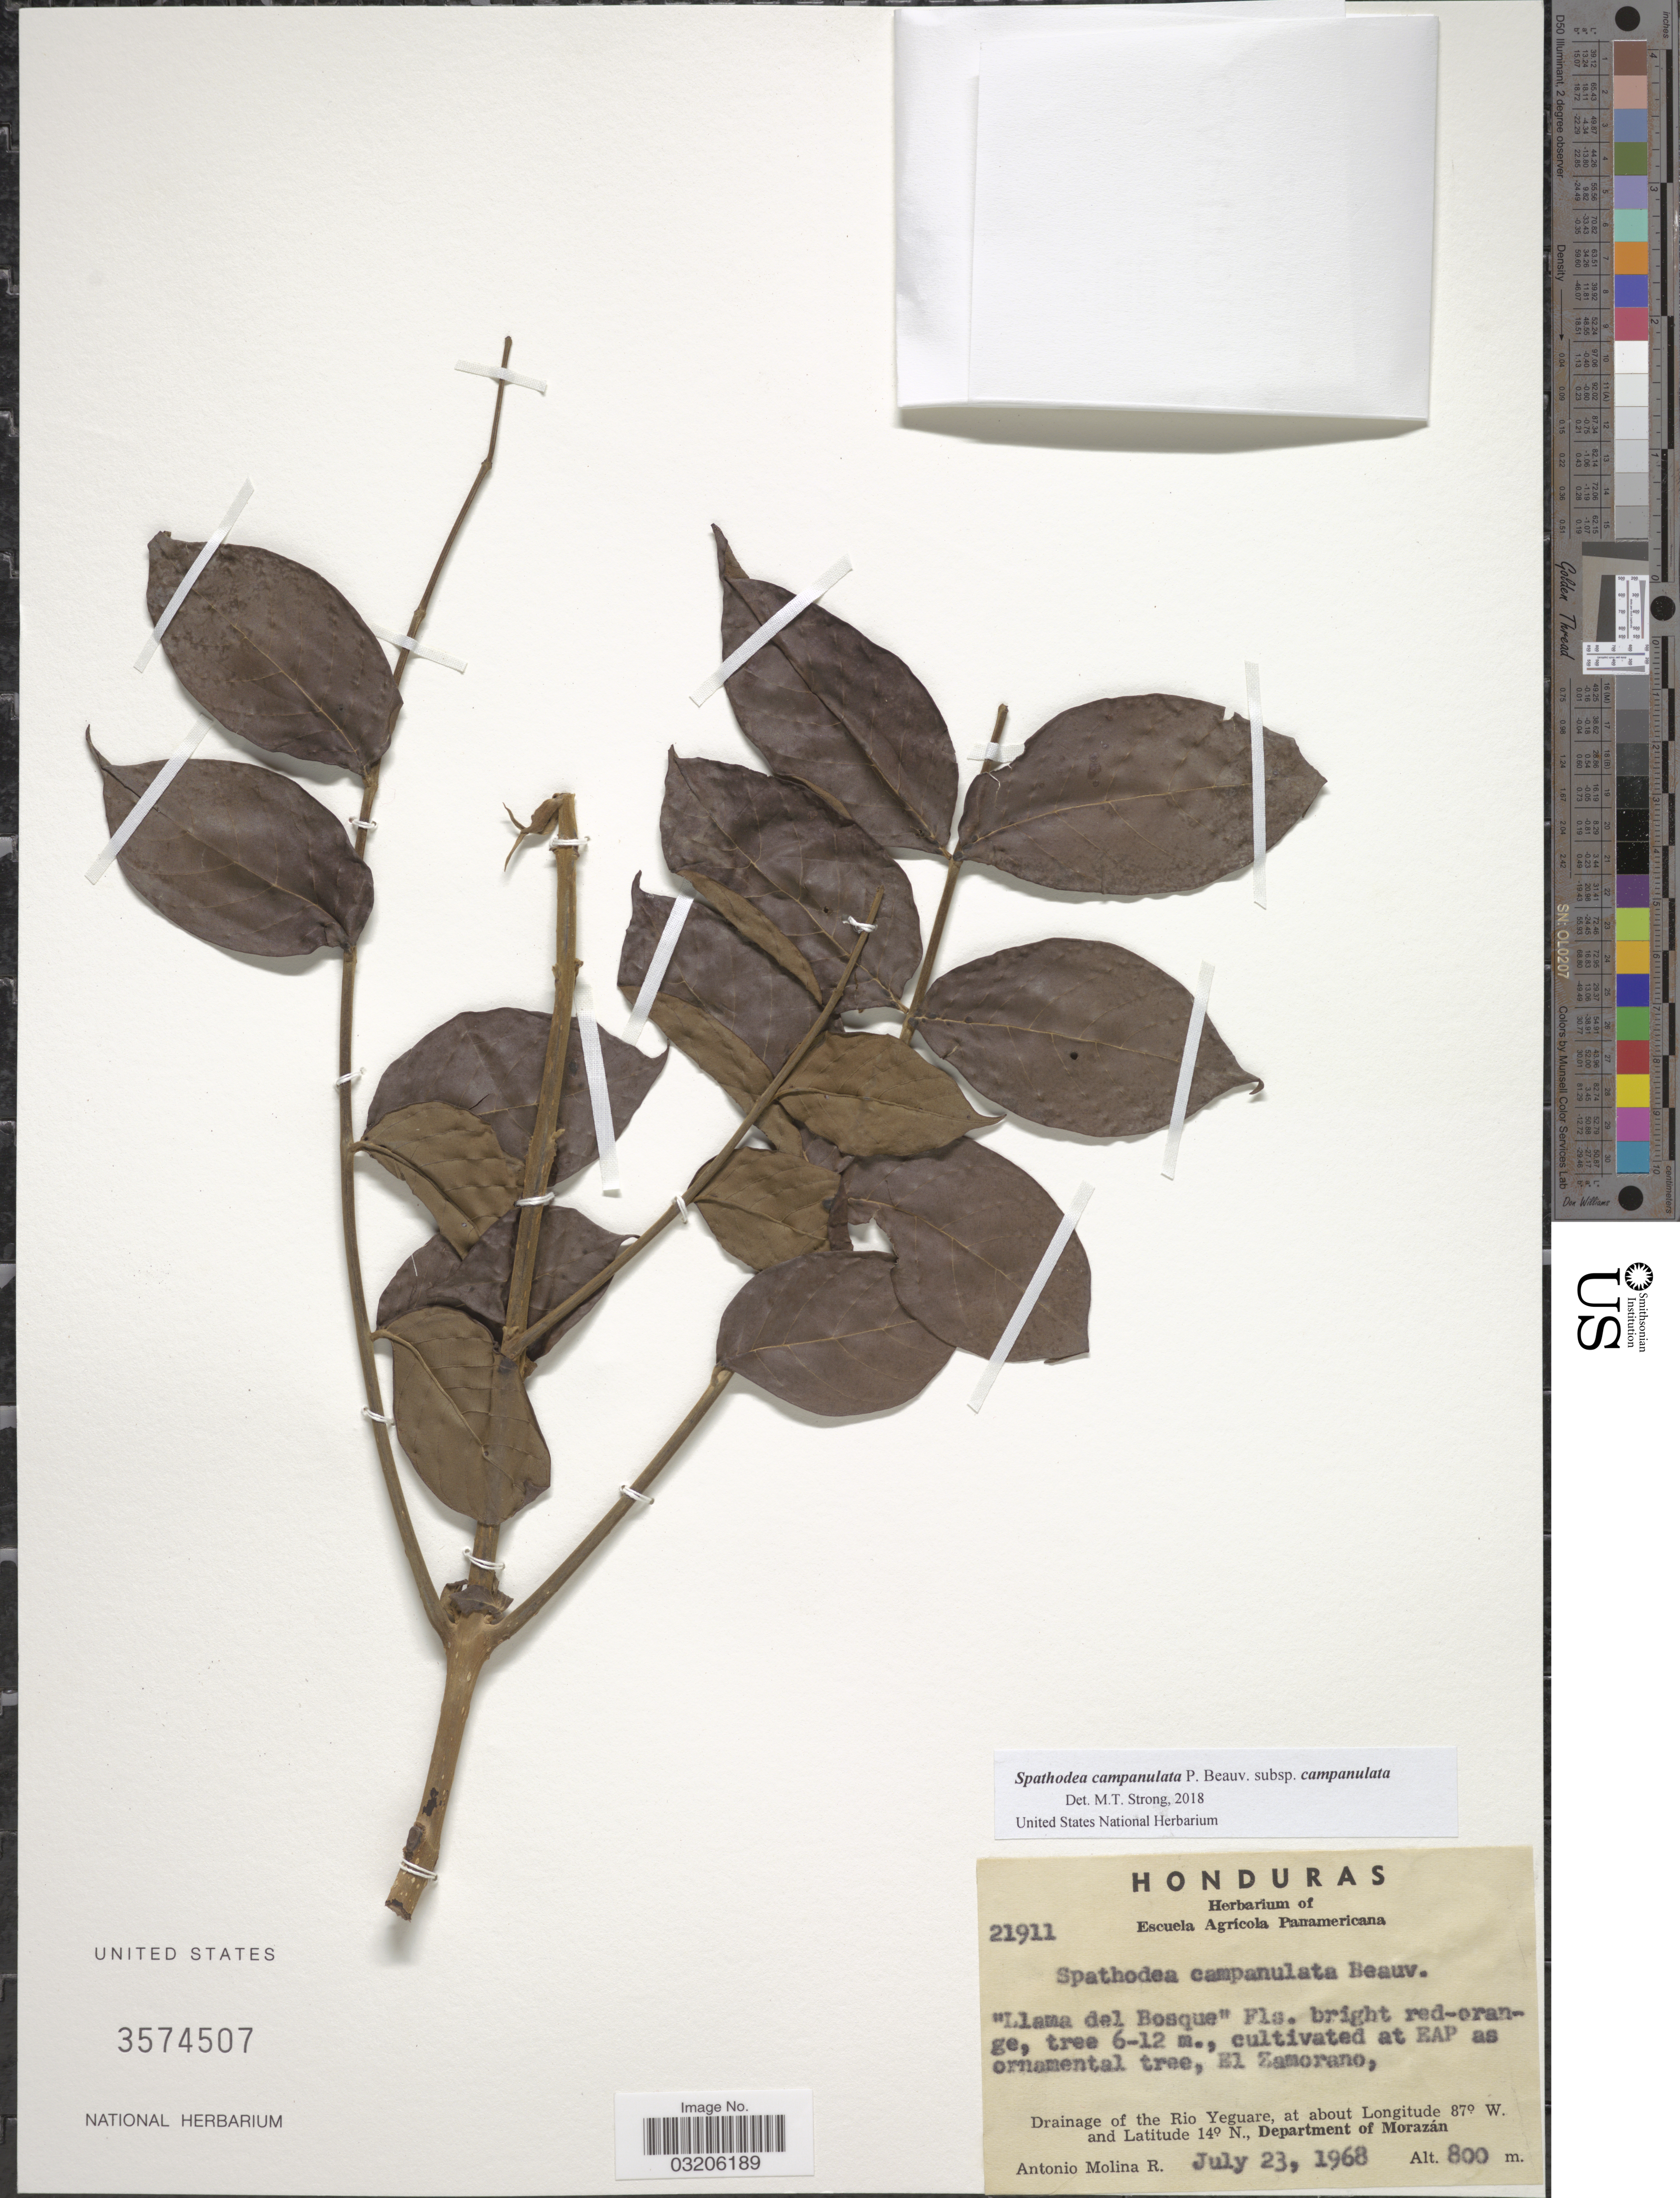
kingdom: Plantae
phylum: Tracheophyta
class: Magnoliopsida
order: Lamiales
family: Bignoniaceae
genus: Spathodea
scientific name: Spathodea campanulata subsp. campanulata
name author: P. Beauv.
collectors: A. Molina R.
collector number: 21911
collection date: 1968-07-23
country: Honduras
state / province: Fco. Morazán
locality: El Zamorano, Drainage of the Rio Yeguare, Department of Morazán.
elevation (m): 800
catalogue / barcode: US 3574507